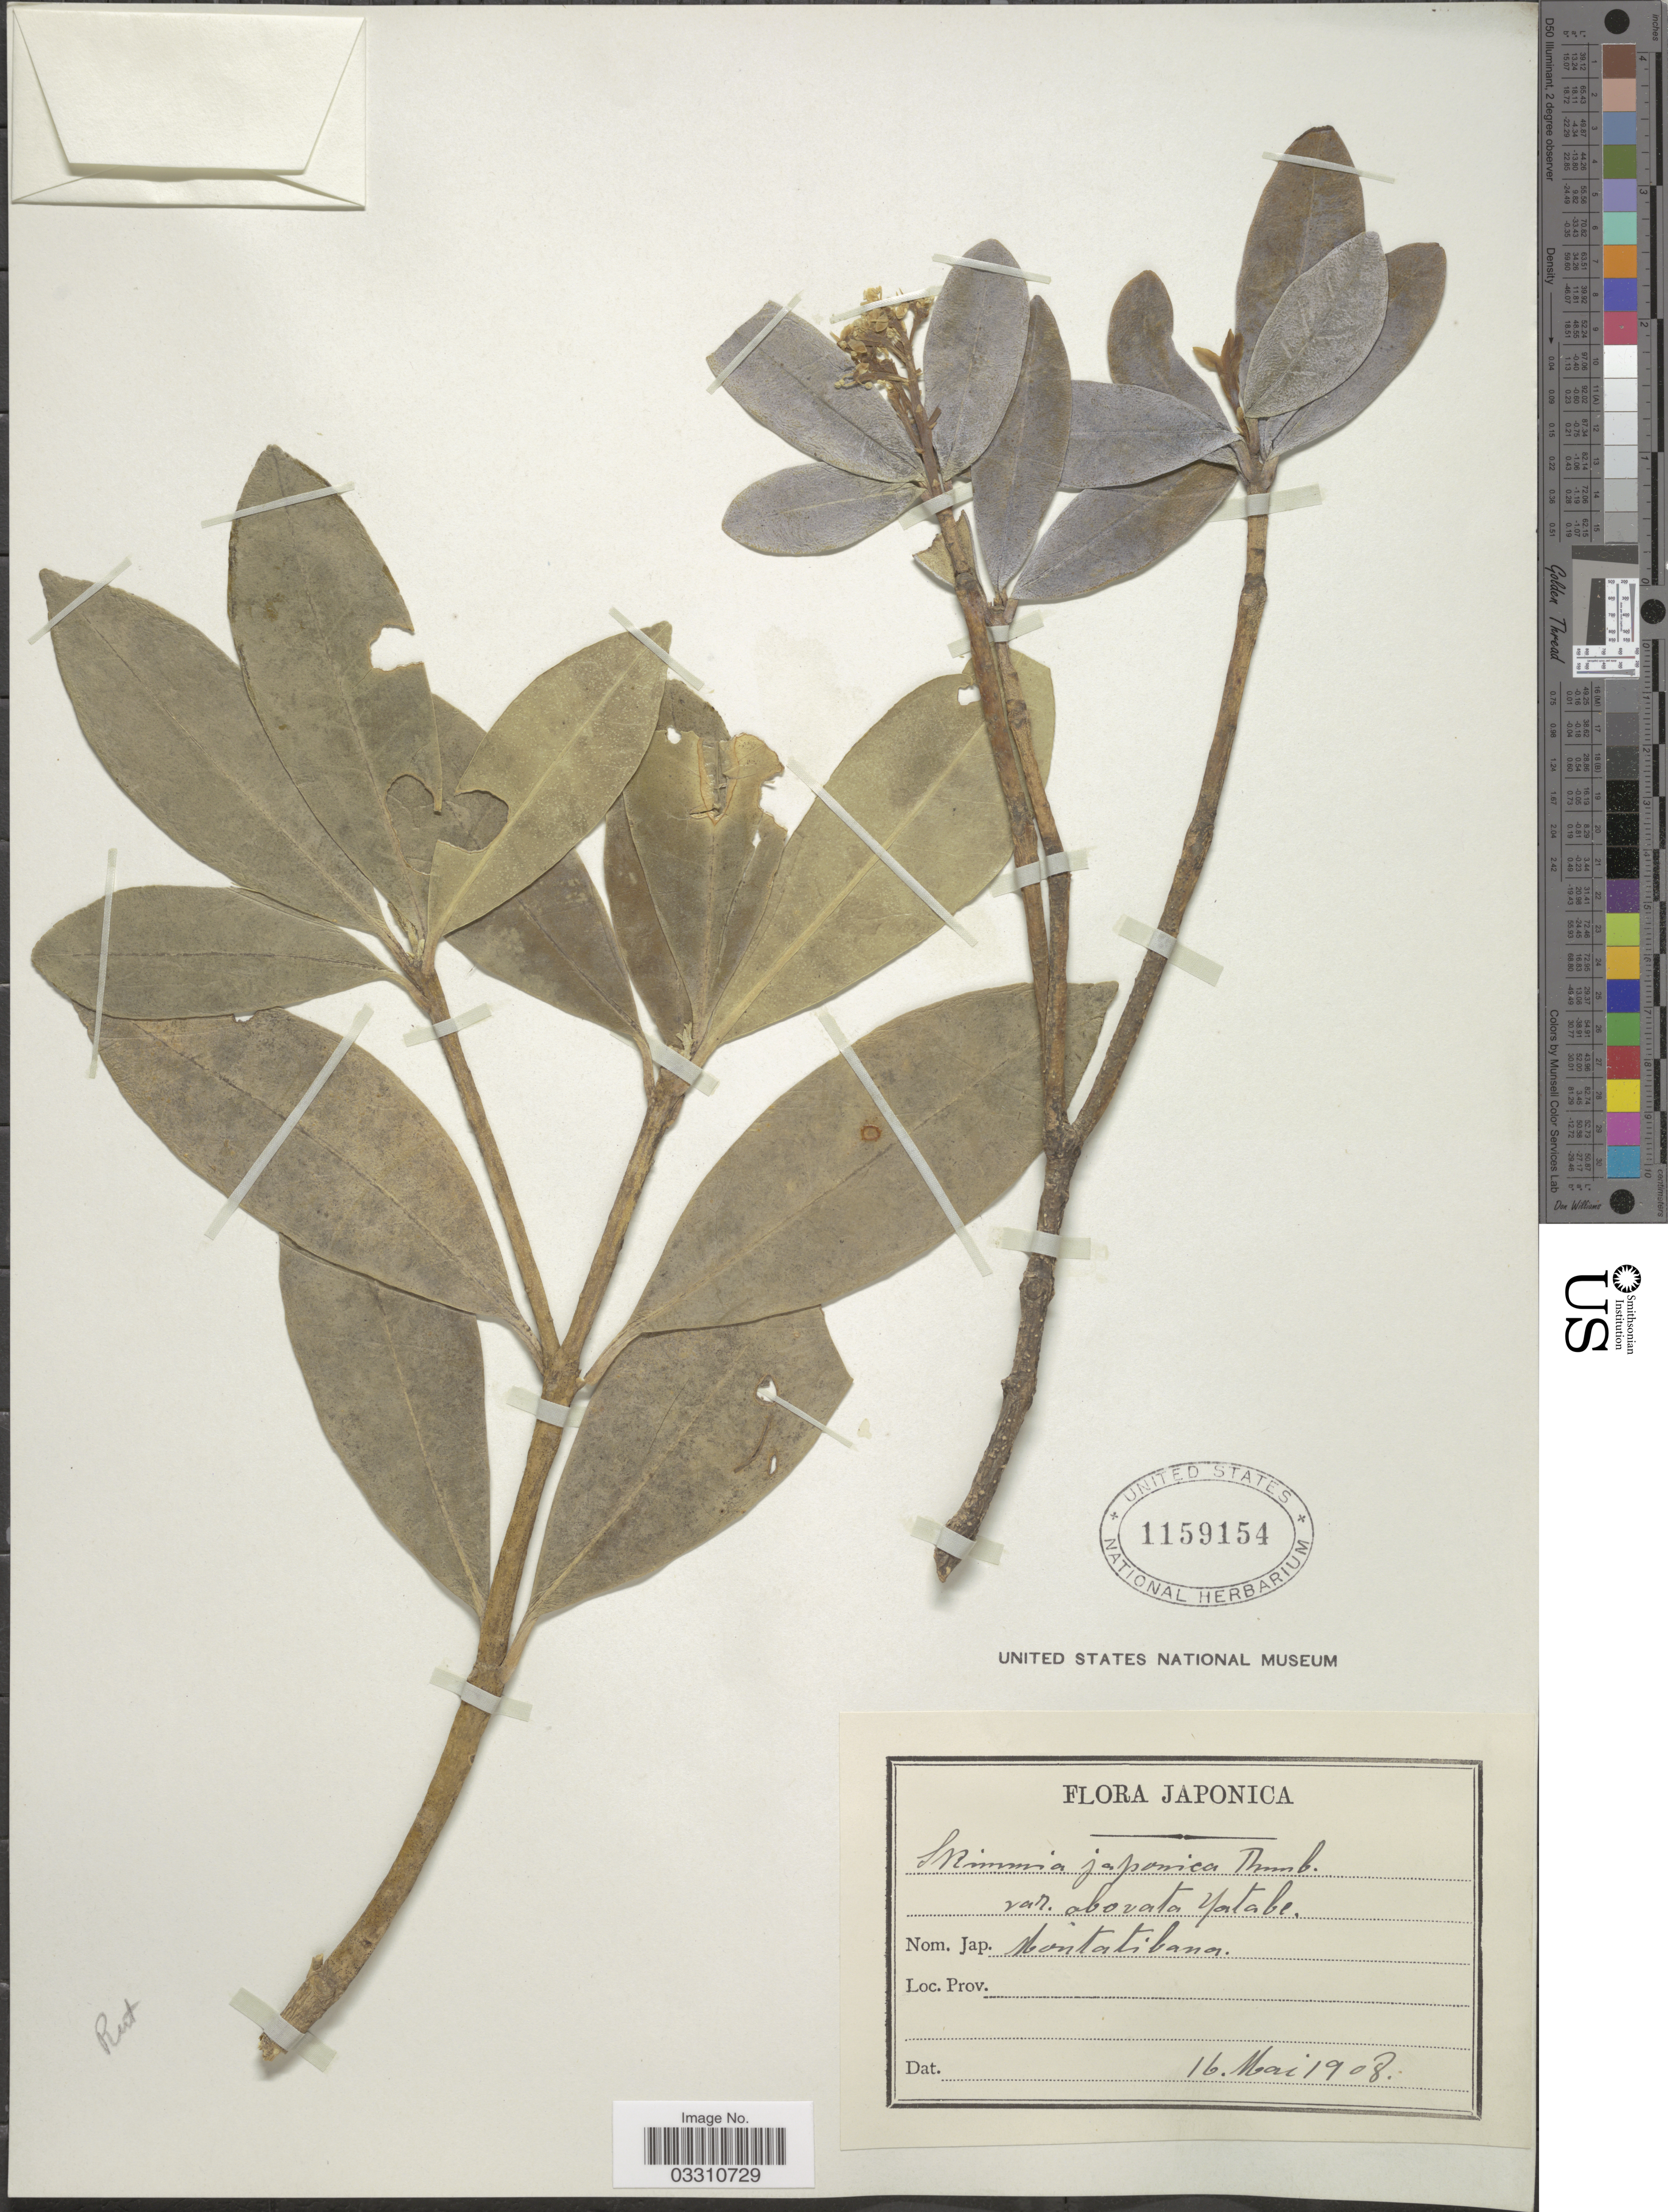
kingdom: Plantae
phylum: Tracheophyta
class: Magnoliopsida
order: Sapindales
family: Rutaceae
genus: Skimmia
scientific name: Skimmia japonica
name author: Thunb.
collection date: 1908-05-16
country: Japan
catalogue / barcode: US 1159154